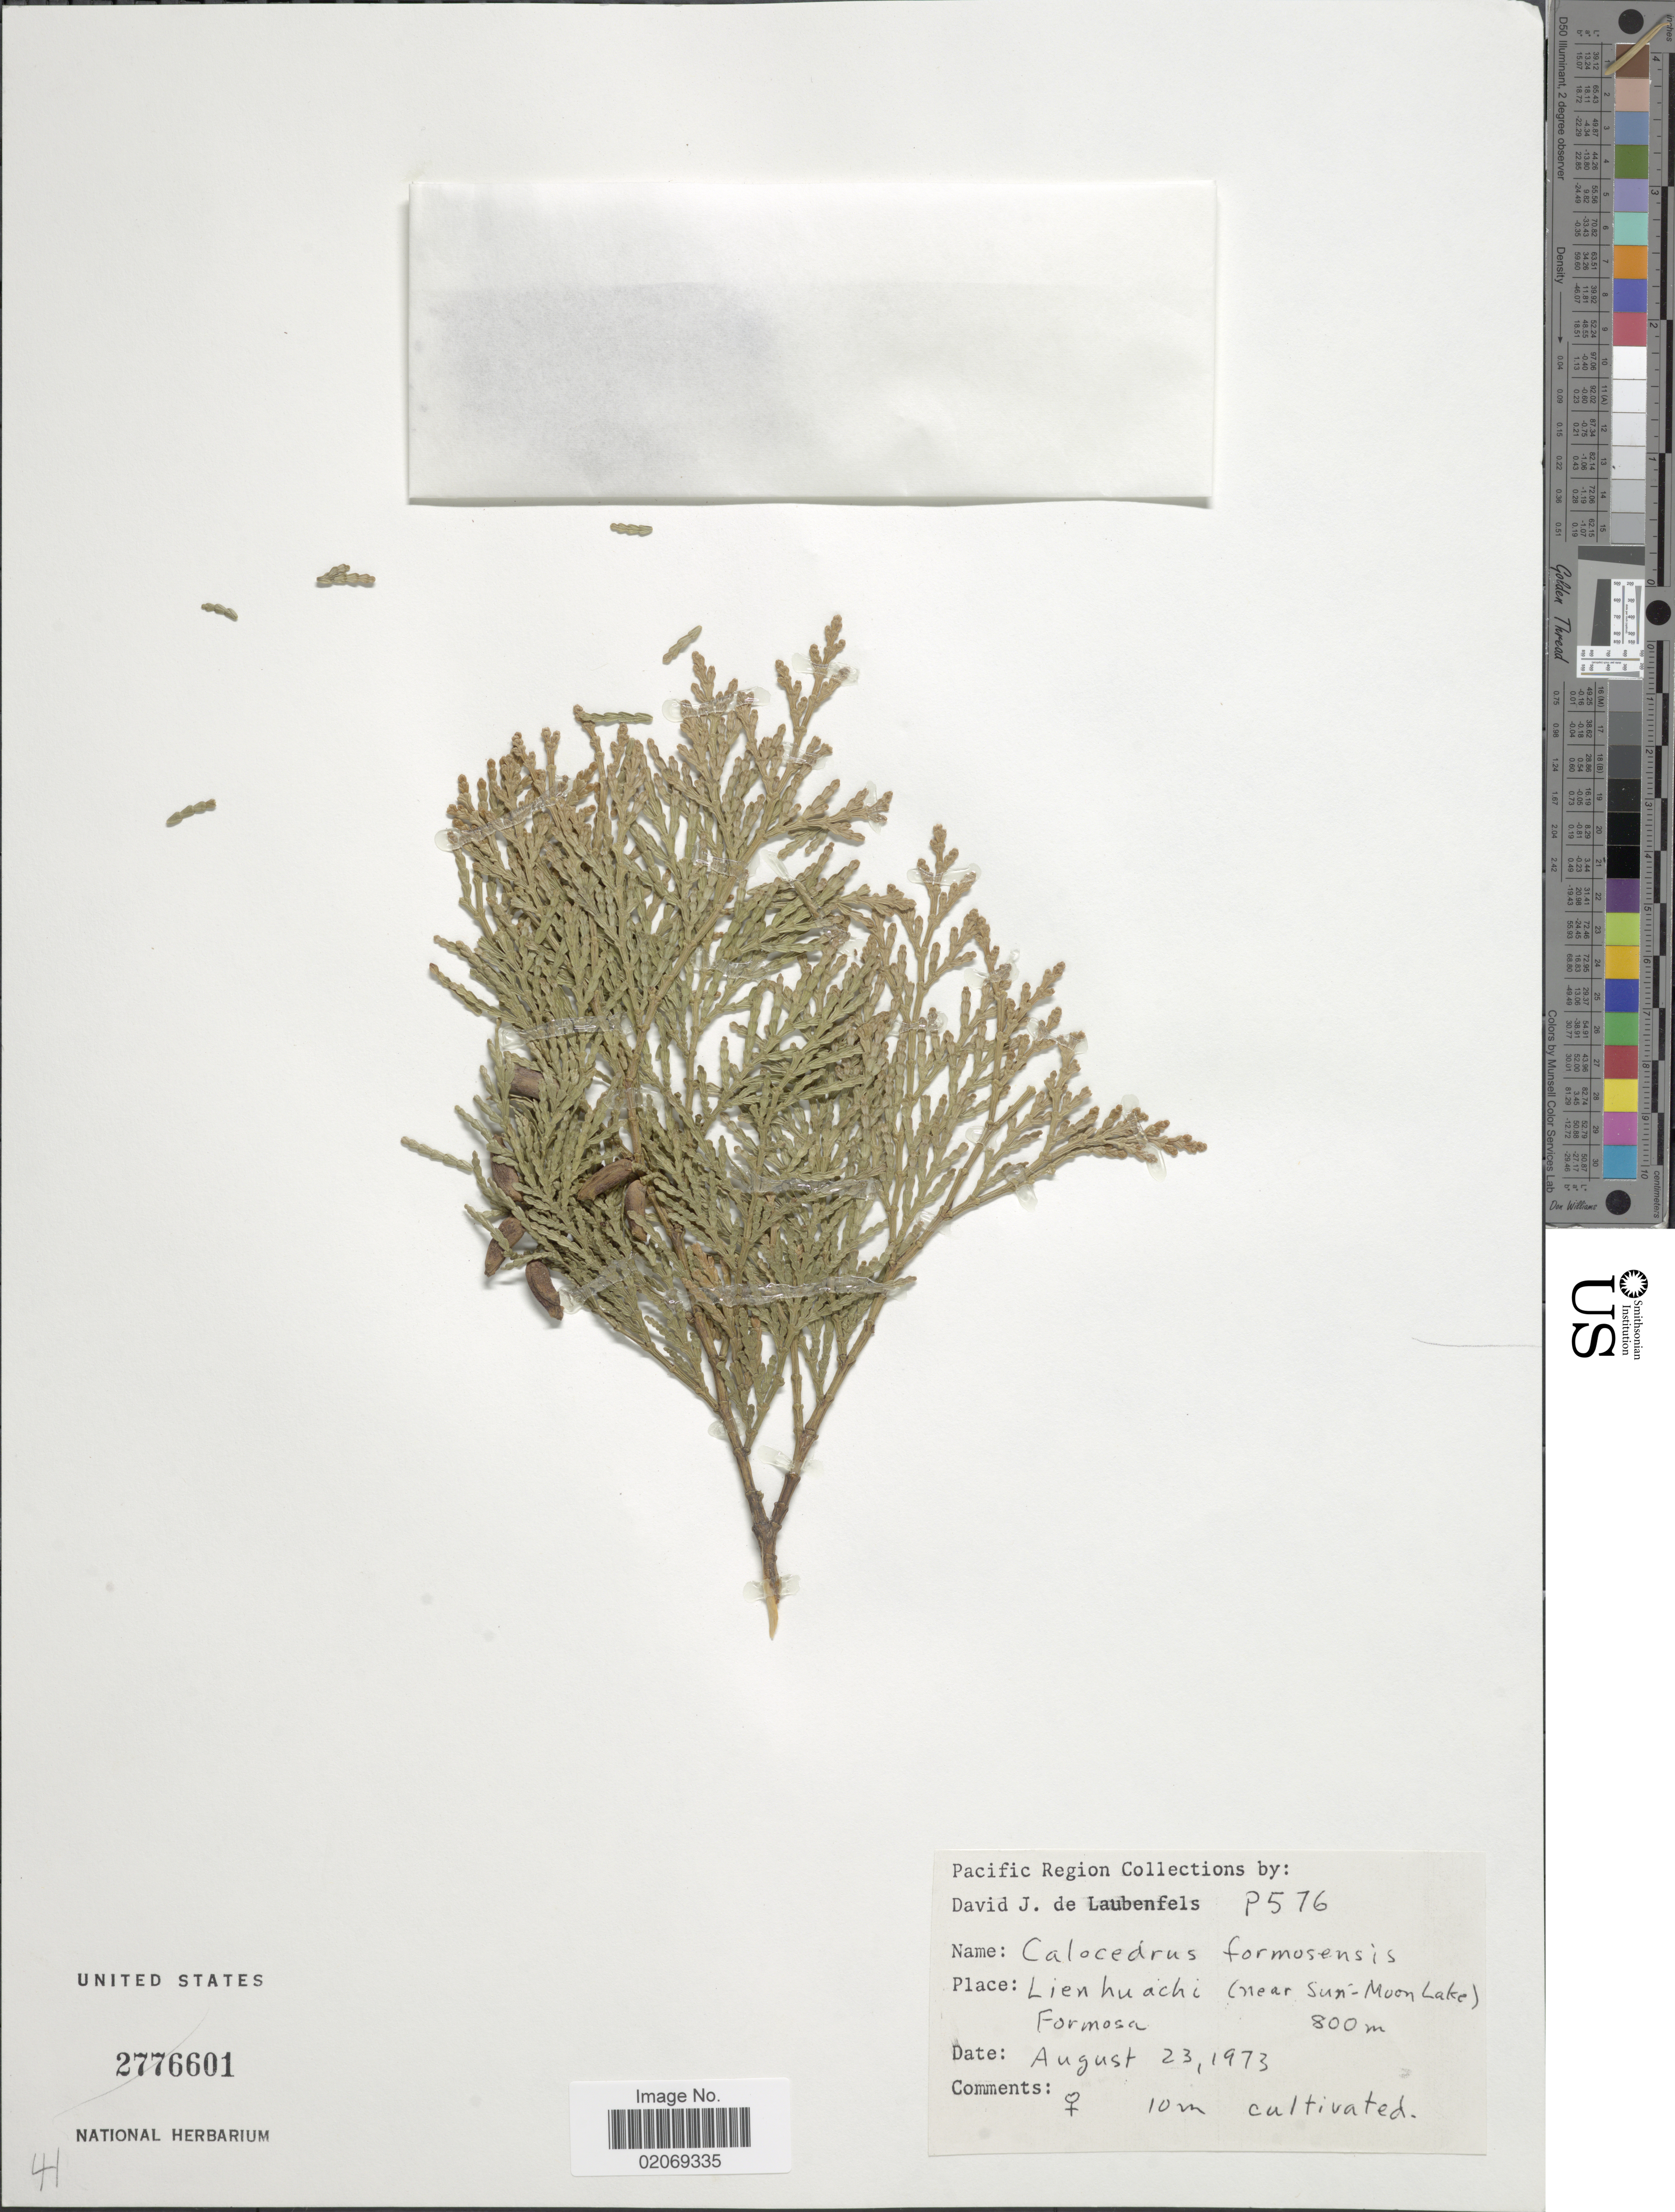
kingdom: Plantae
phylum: Tracheophyta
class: Pinopsida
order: Pinales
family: Cupressaceae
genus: Libocedrus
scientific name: Libocedrus formosana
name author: Florin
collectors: D. J. de Laubenfels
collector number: P576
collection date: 1973-08-23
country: Taiwan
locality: Lienhuachi (near Sun-Moon Lake) Formosa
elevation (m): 800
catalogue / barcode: US 2776601